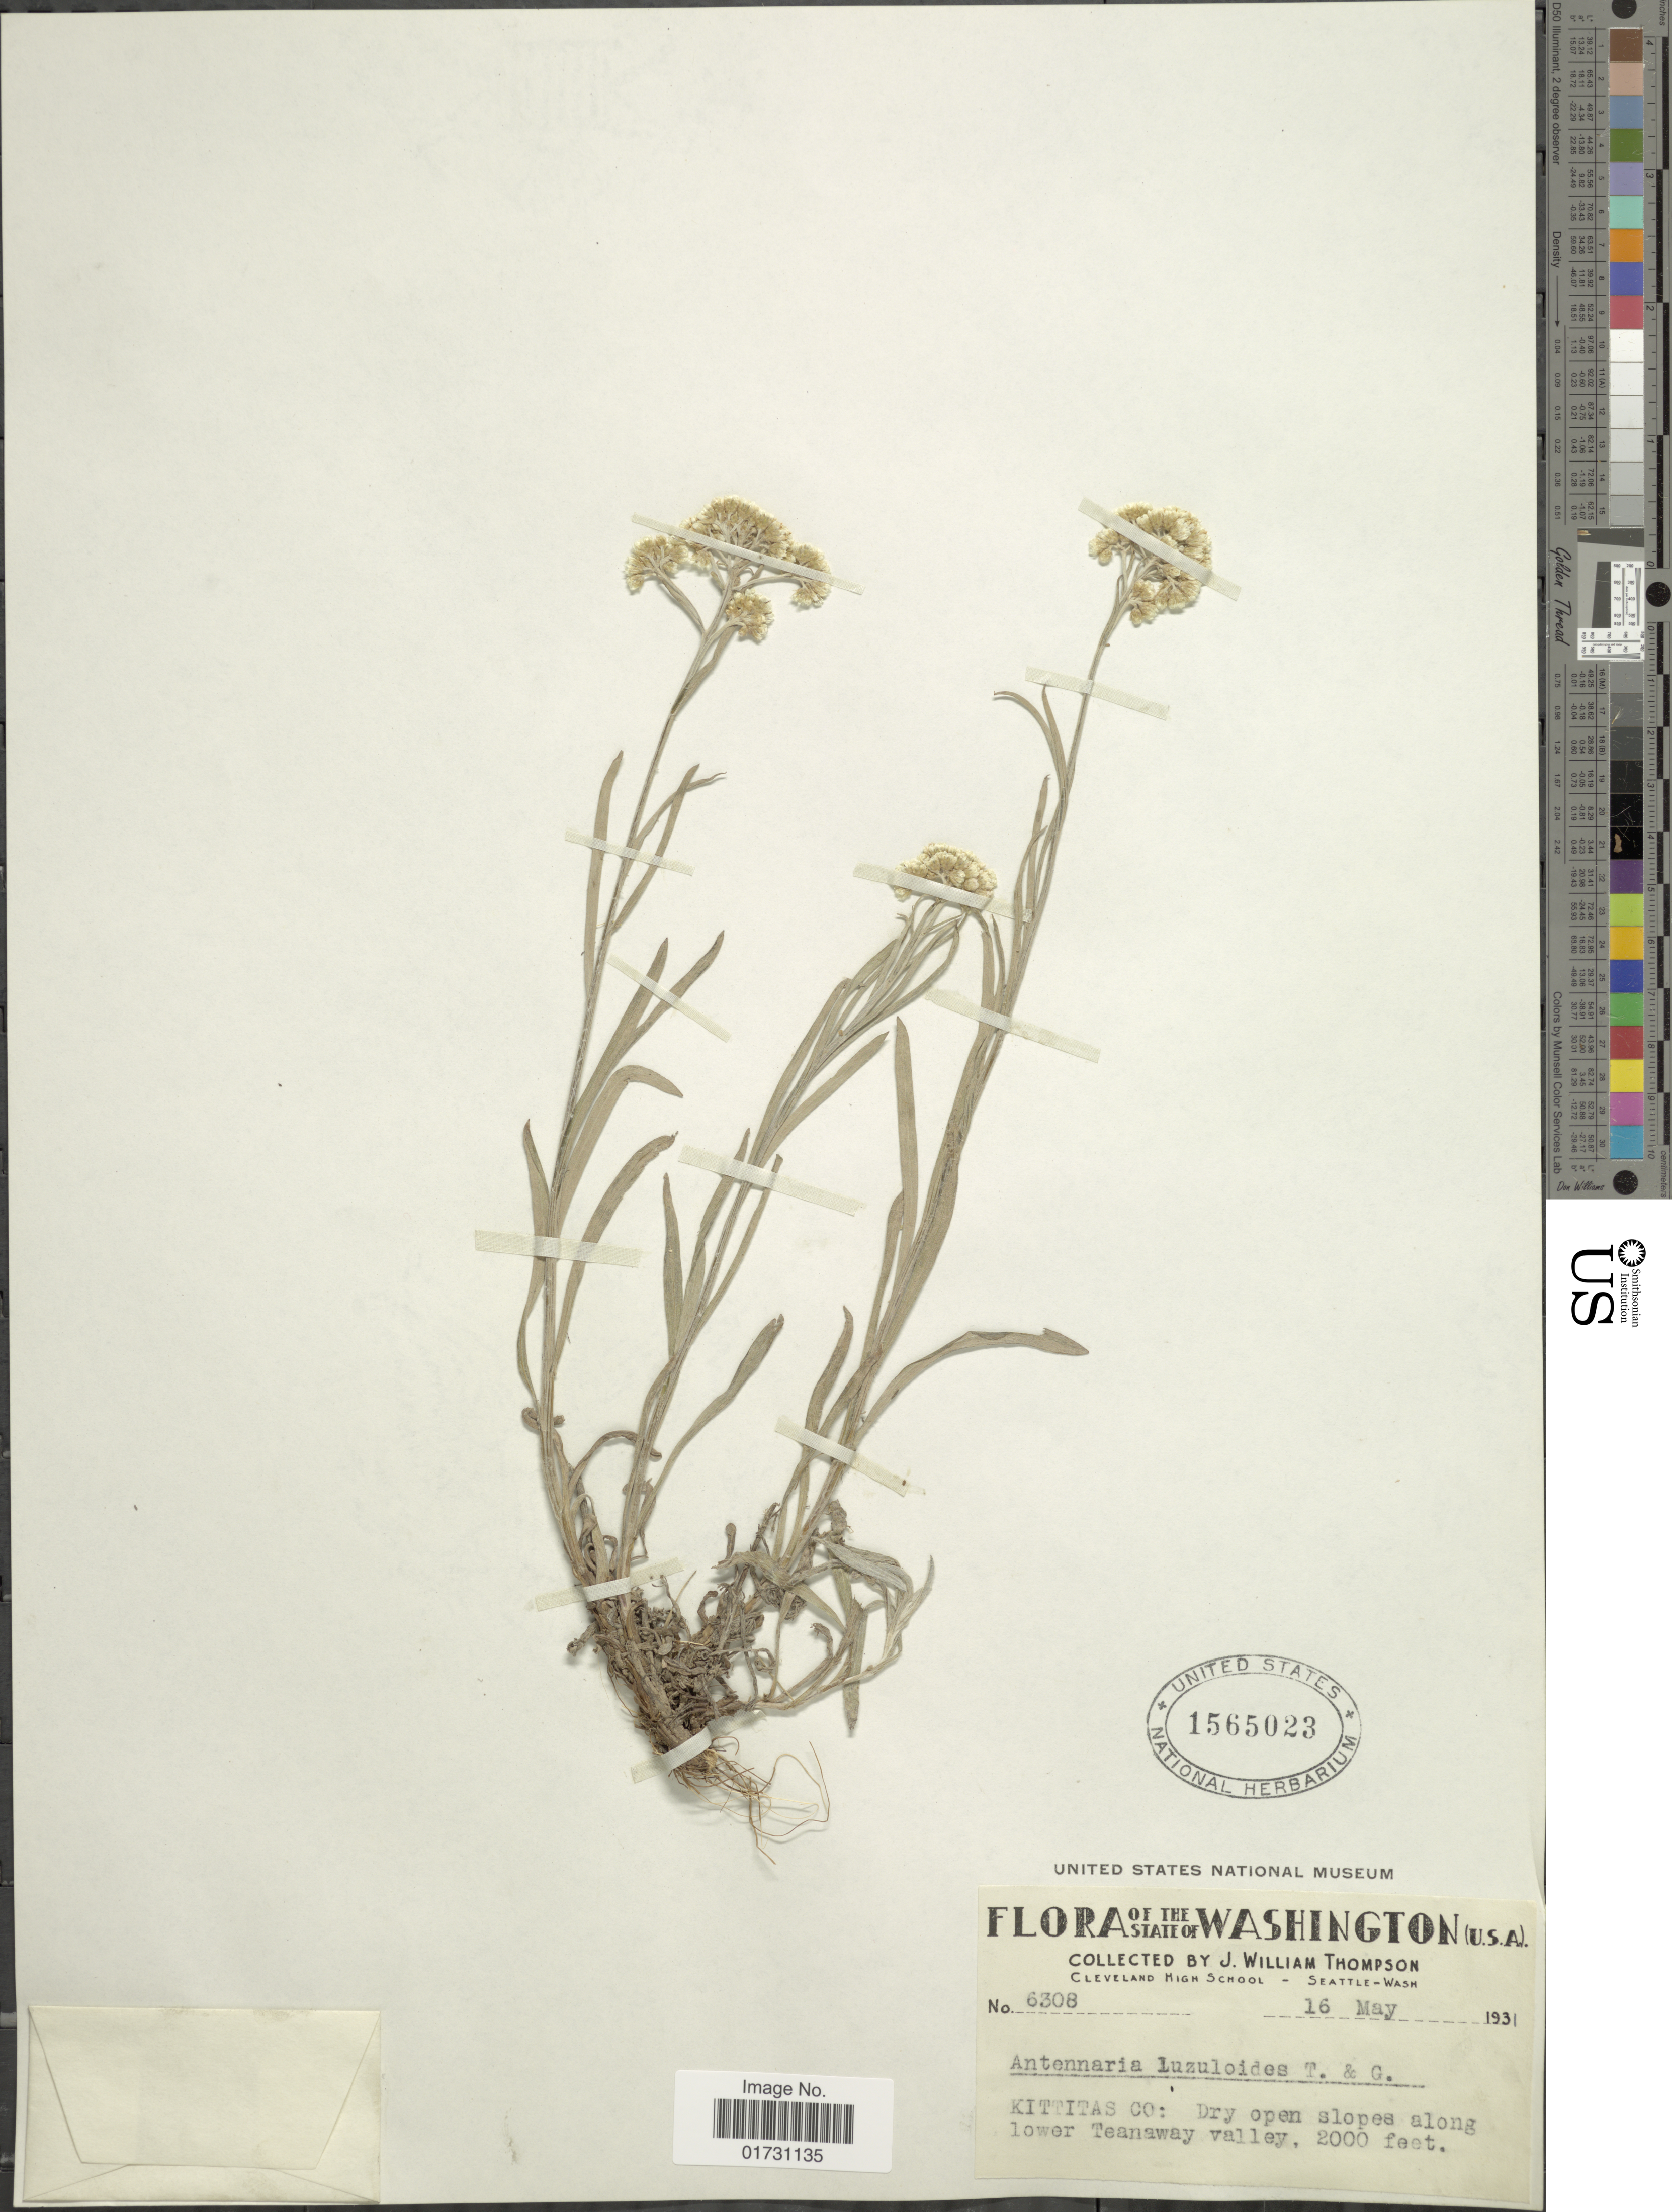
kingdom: Plantae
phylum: Tracheophyta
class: Magnoliopsida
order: Asterales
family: Asteraceae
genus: Antennaria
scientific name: Antennaria luzuloides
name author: Torr. & A. Gray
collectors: J. W. Thompson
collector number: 6308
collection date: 1931-05-16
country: United States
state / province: Washington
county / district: Kittitas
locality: THe State of Washington, Kittitas Co: Dry open slopes along lower Teanaway valley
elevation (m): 610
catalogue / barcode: US 1565023